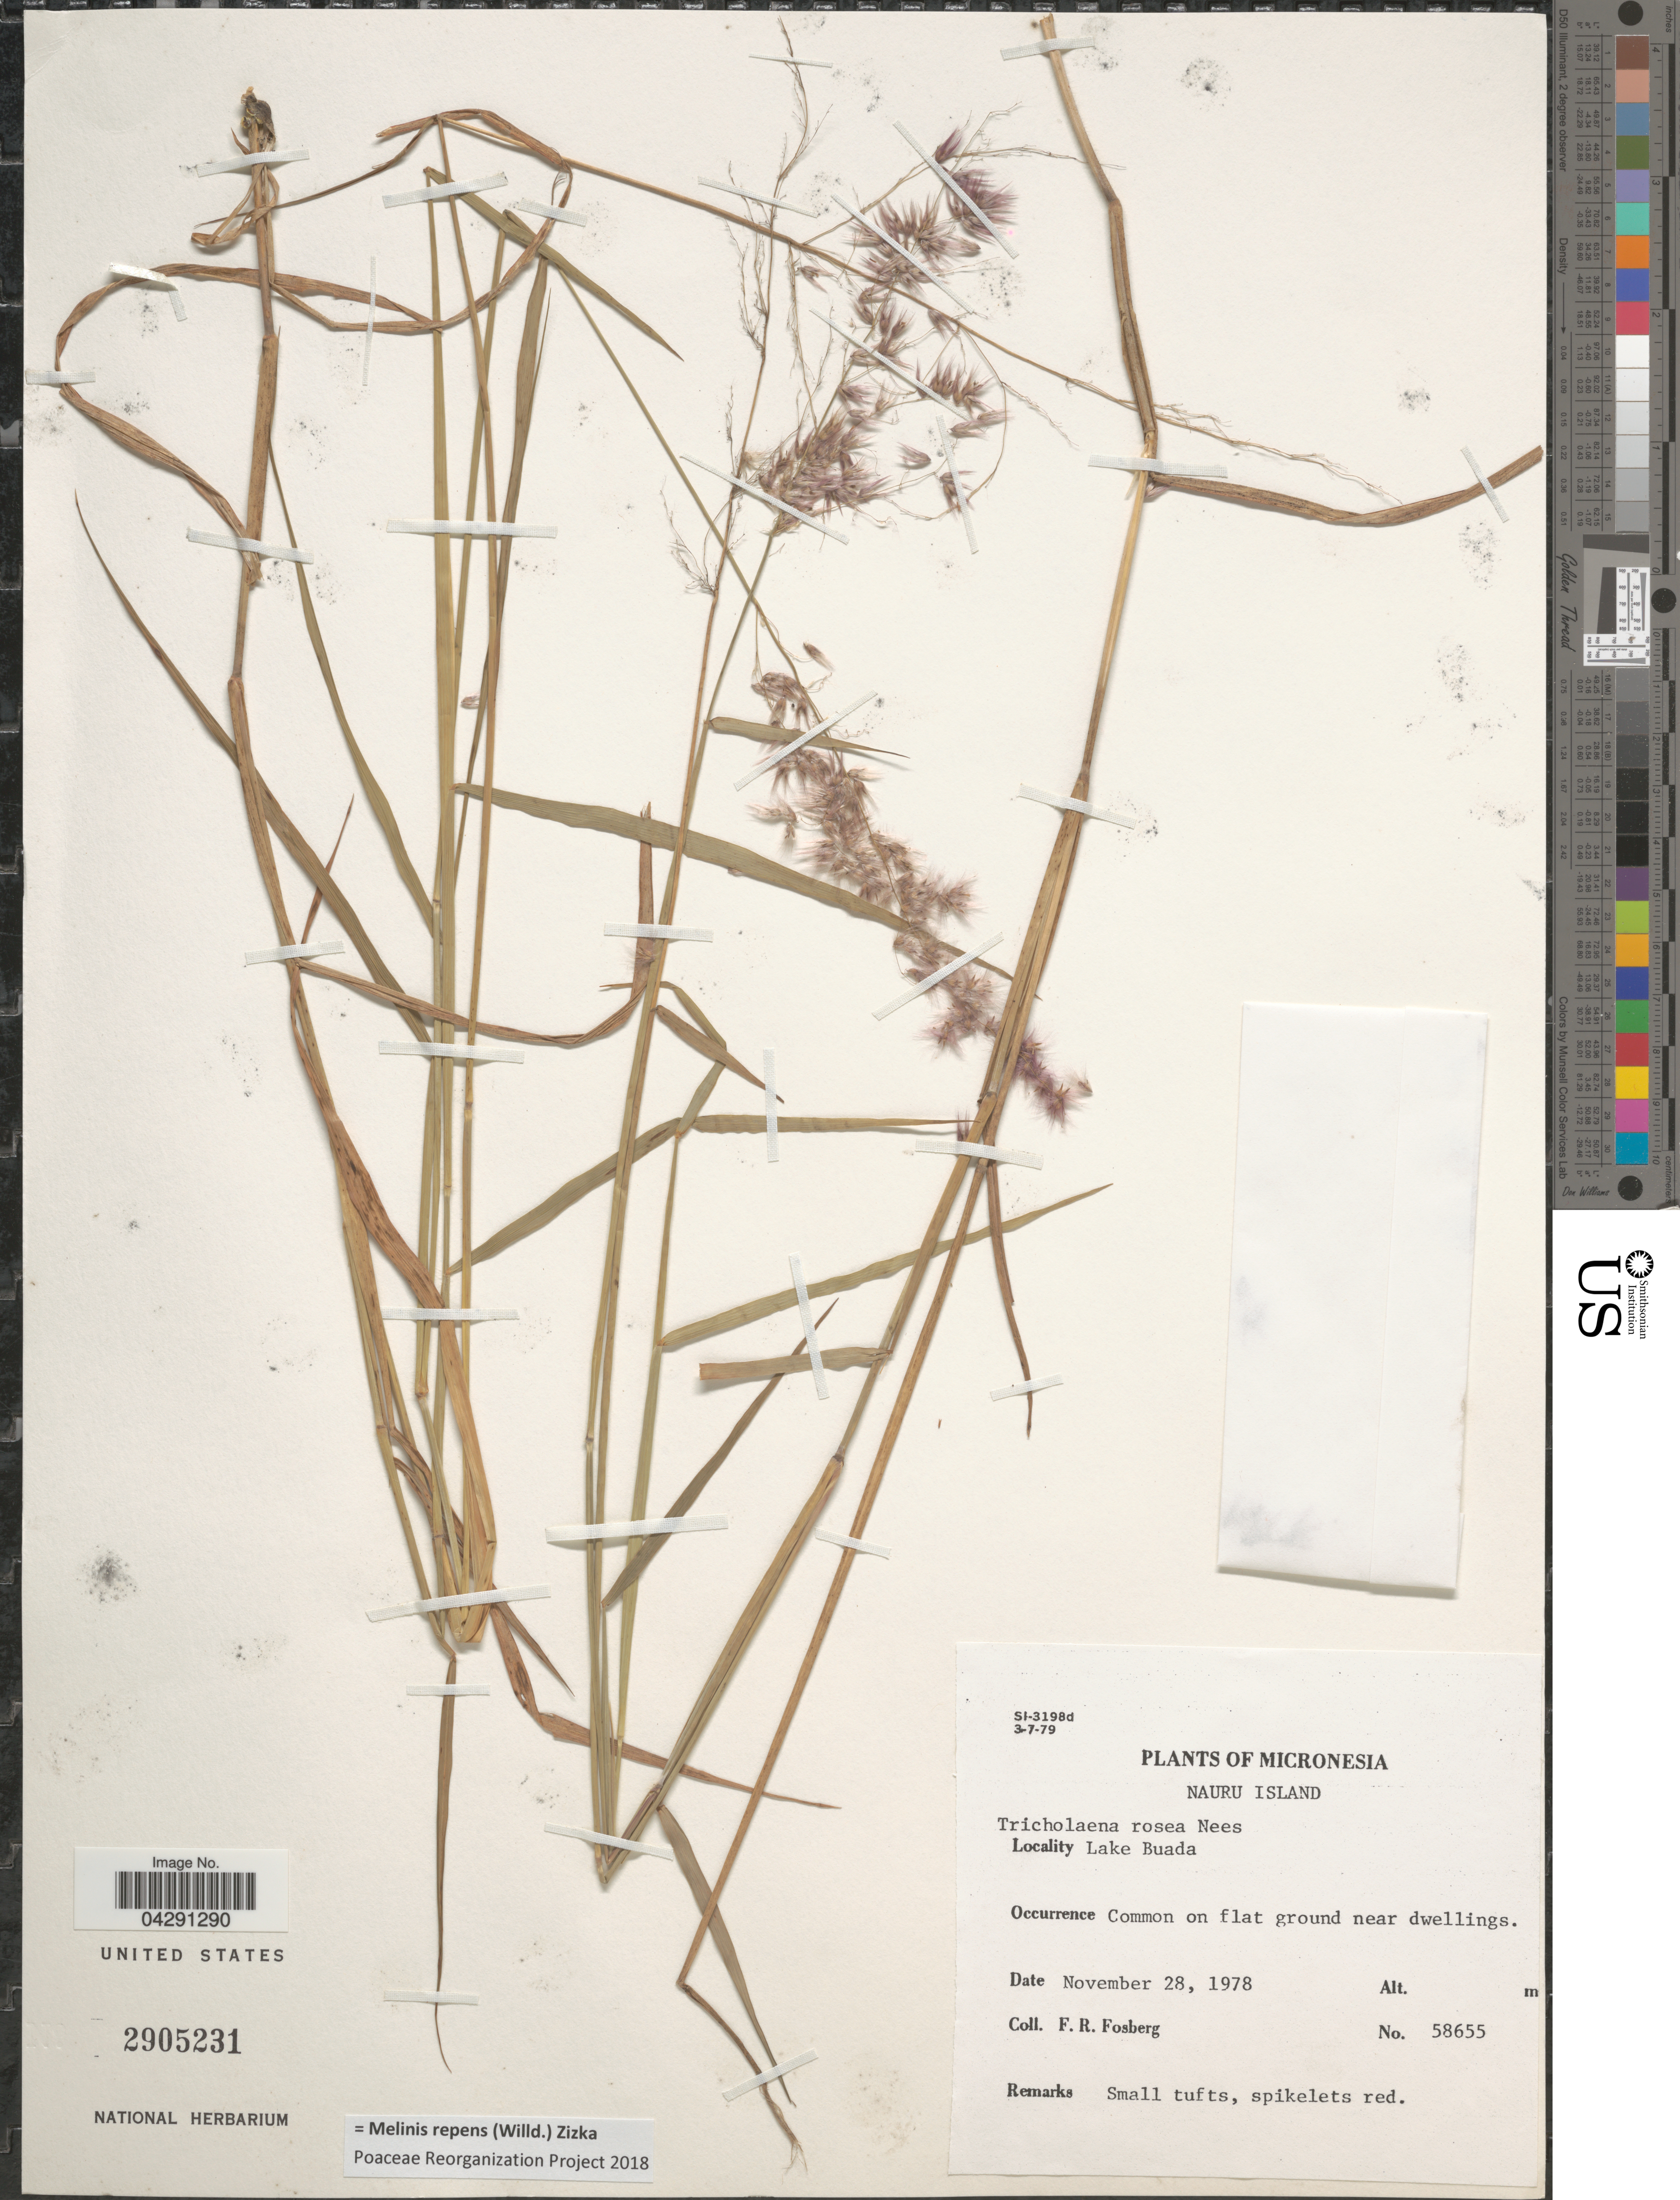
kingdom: Plantae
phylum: Tracheophyta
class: Liliopsida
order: Poales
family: Poaceae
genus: Melinis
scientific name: Melinis repens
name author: (Willd.) Zizka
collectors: F. R. Fosberg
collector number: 58655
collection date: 1978-11-28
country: Micronesia, Federated States of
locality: Micronesia. Nauru Island. Lake Buada.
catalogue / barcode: US 2905231